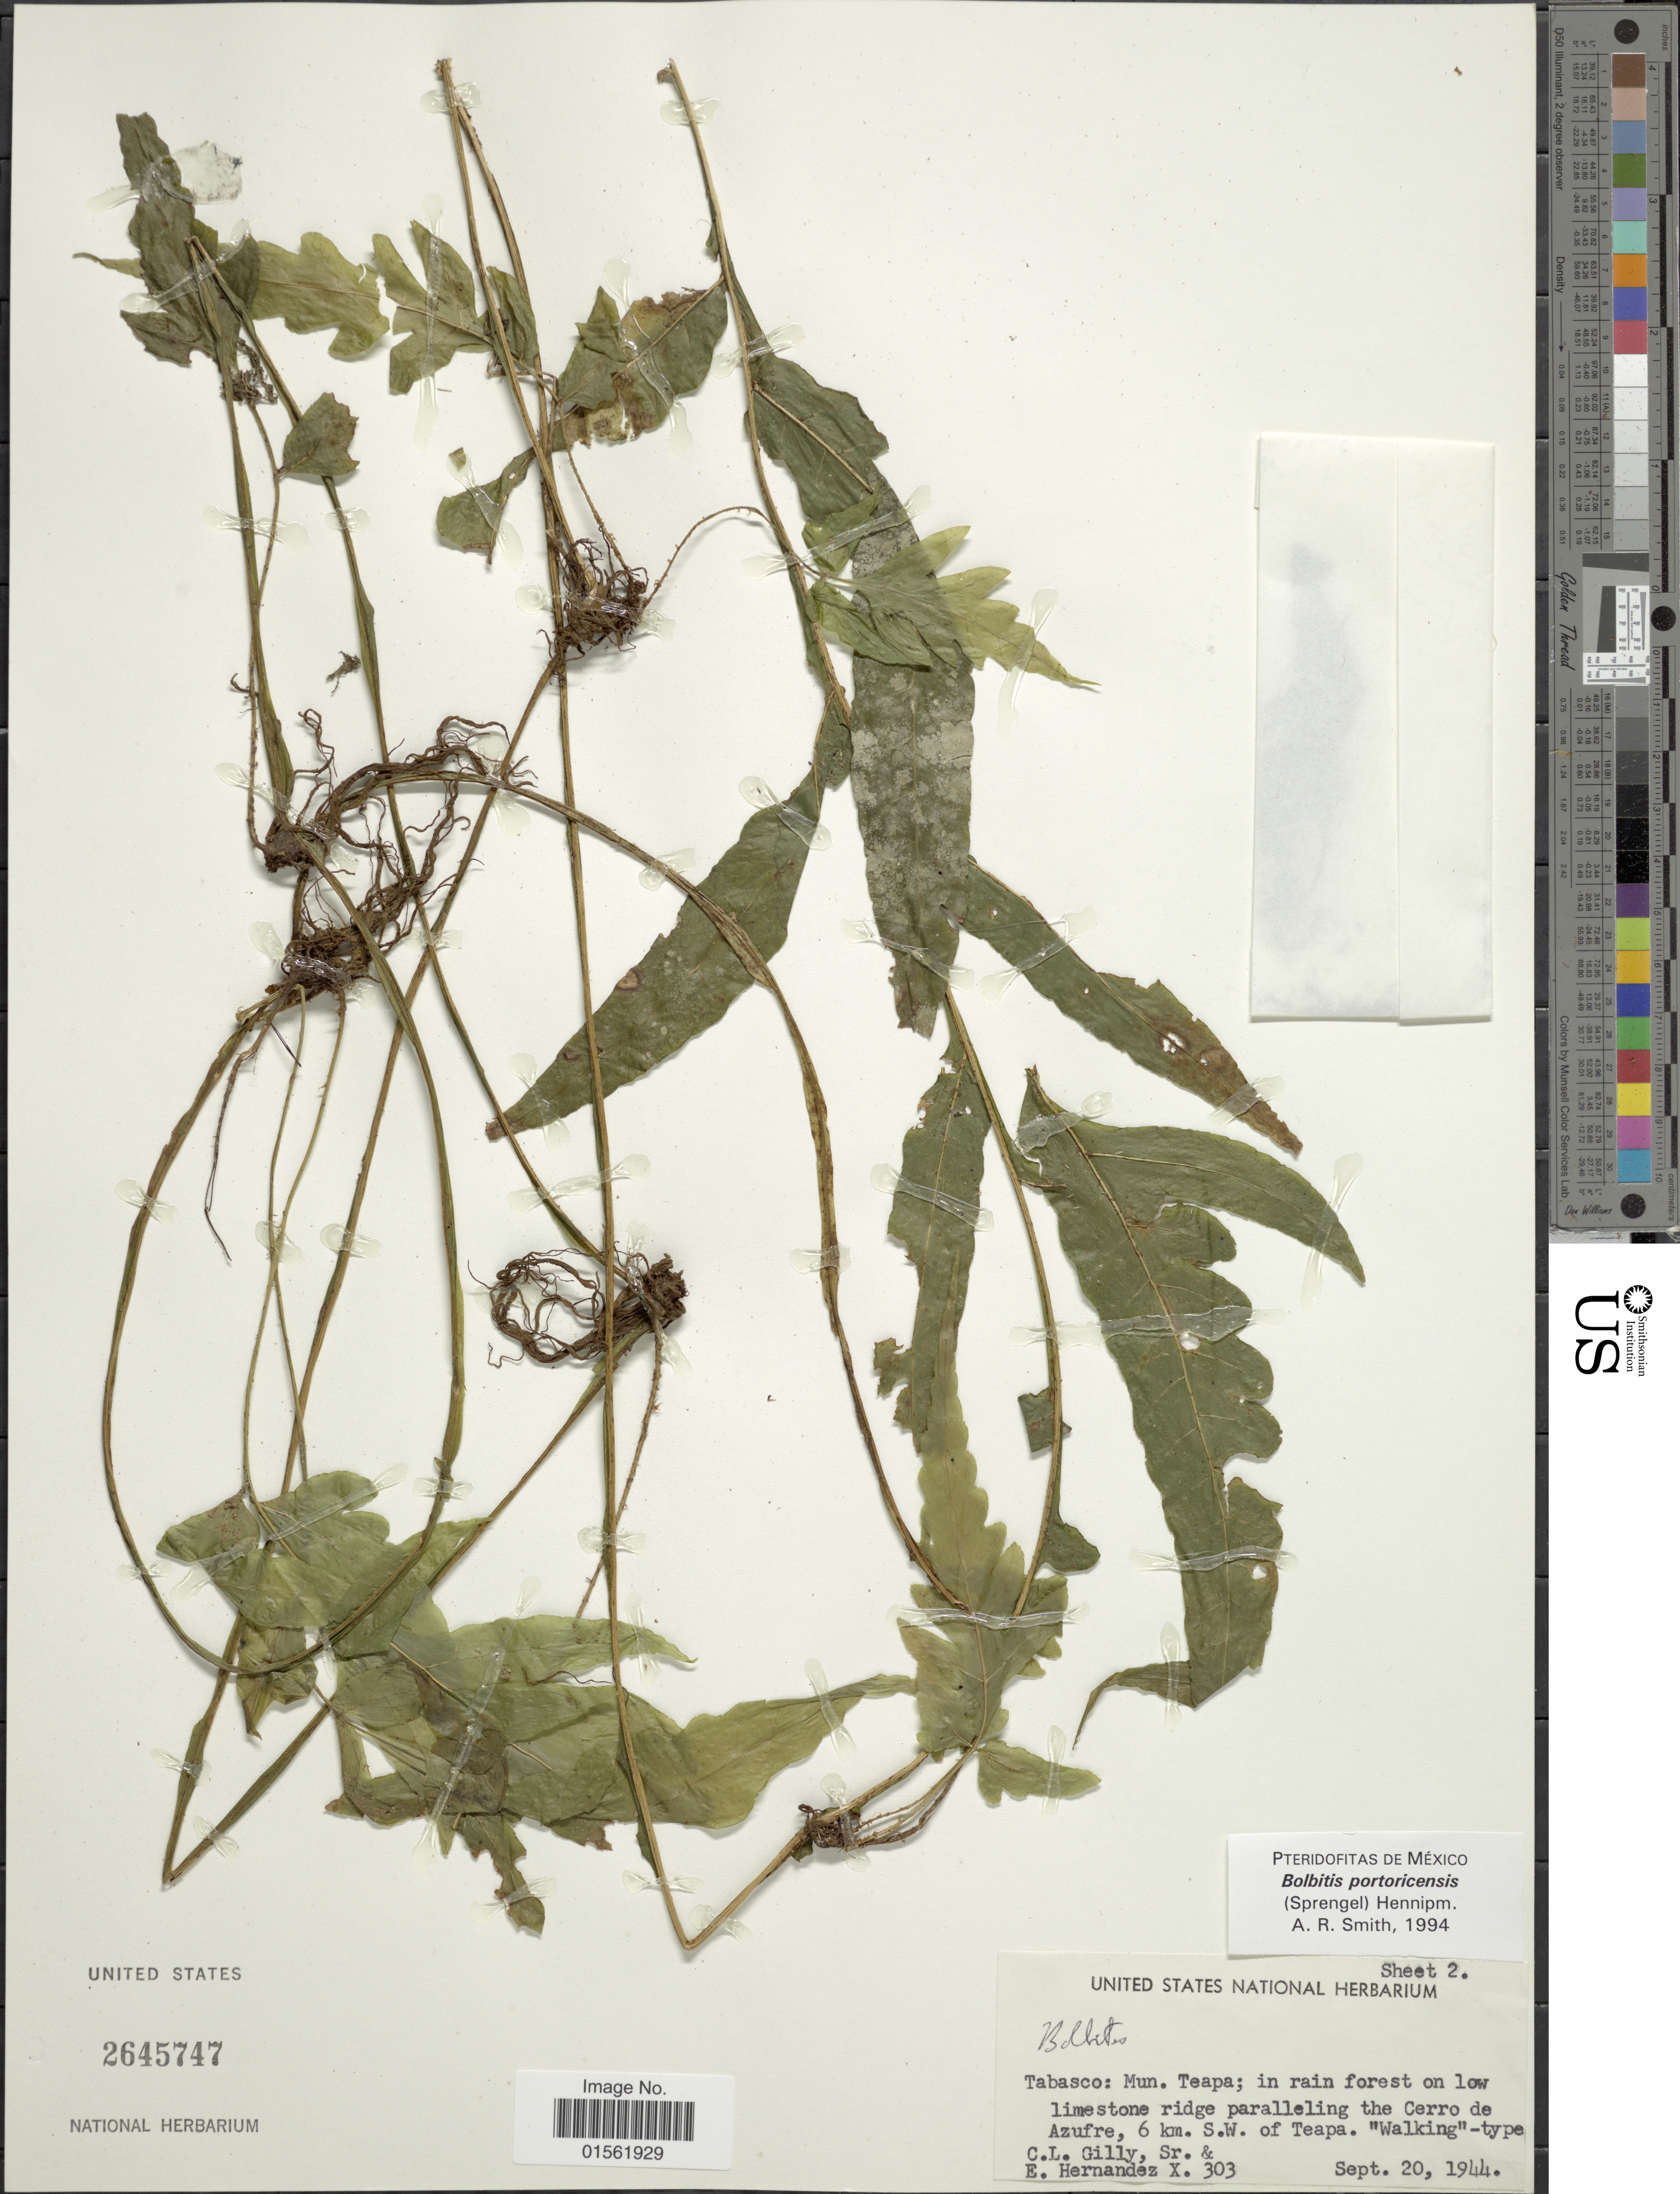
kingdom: Plantae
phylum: Tracheophyta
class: Polypodiopsida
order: Polypodiales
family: Dryopteridaceae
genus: Bolbitis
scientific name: Bolbitis portoricensis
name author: (Spreng.) Hennipman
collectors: C. Gilly & E. Hernandez X.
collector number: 303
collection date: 1944-09-20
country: Mexico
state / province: Tabasco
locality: Tabasco: Mun. Teapa: in rain forest on low limestone ridge paralleling the Cerro de Azufre, 6 km. s.w. of Teapa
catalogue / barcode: US 2645747